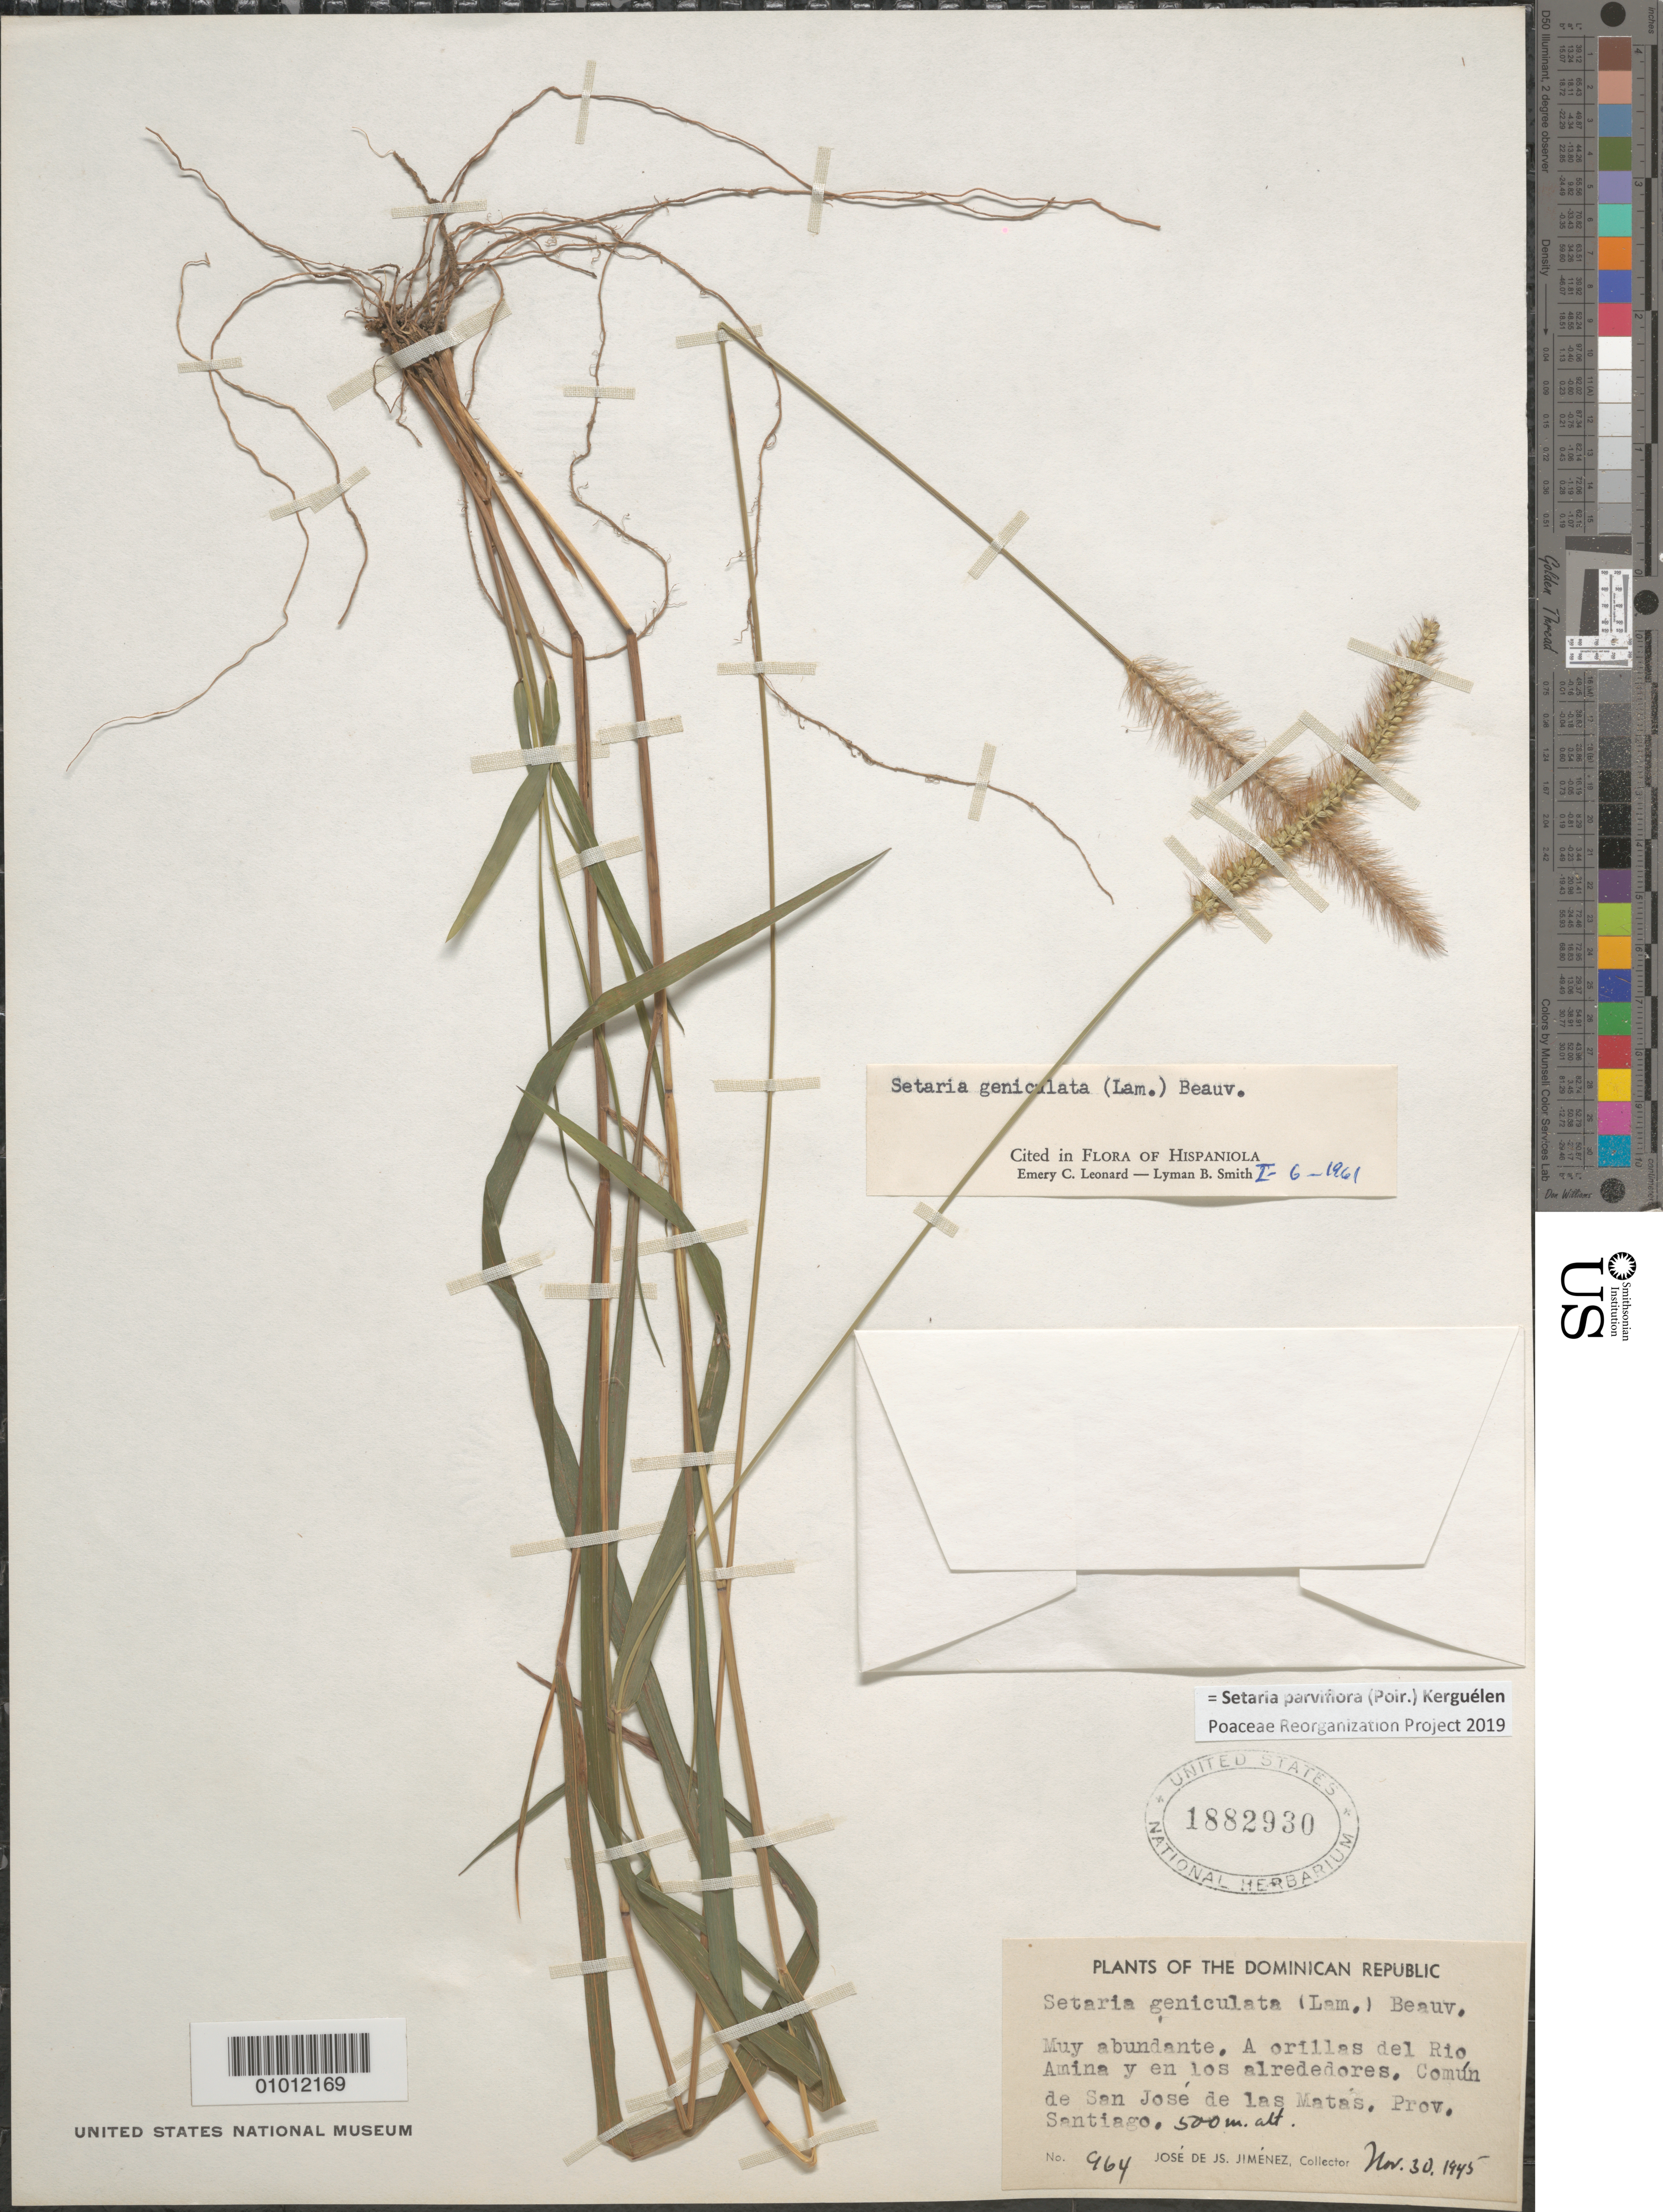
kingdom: Plantae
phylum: Tracheophyta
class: Liliopsida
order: Poales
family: Poaceae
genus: Setaria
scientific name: Setaria parviflora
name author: (Poir.) Kerguélen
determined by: Poaceae Reorganization Project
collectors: J. J. Jiménez Almonte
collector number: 964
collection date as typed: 30 Nov 1945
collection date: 1945-11-30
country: Dominican Republic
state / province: Santiago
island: Hispaniola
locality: Comun de San Jose de las Matas, a orillas del Rio Amina y en los alrededores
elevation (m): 500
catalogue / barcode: US 1882930